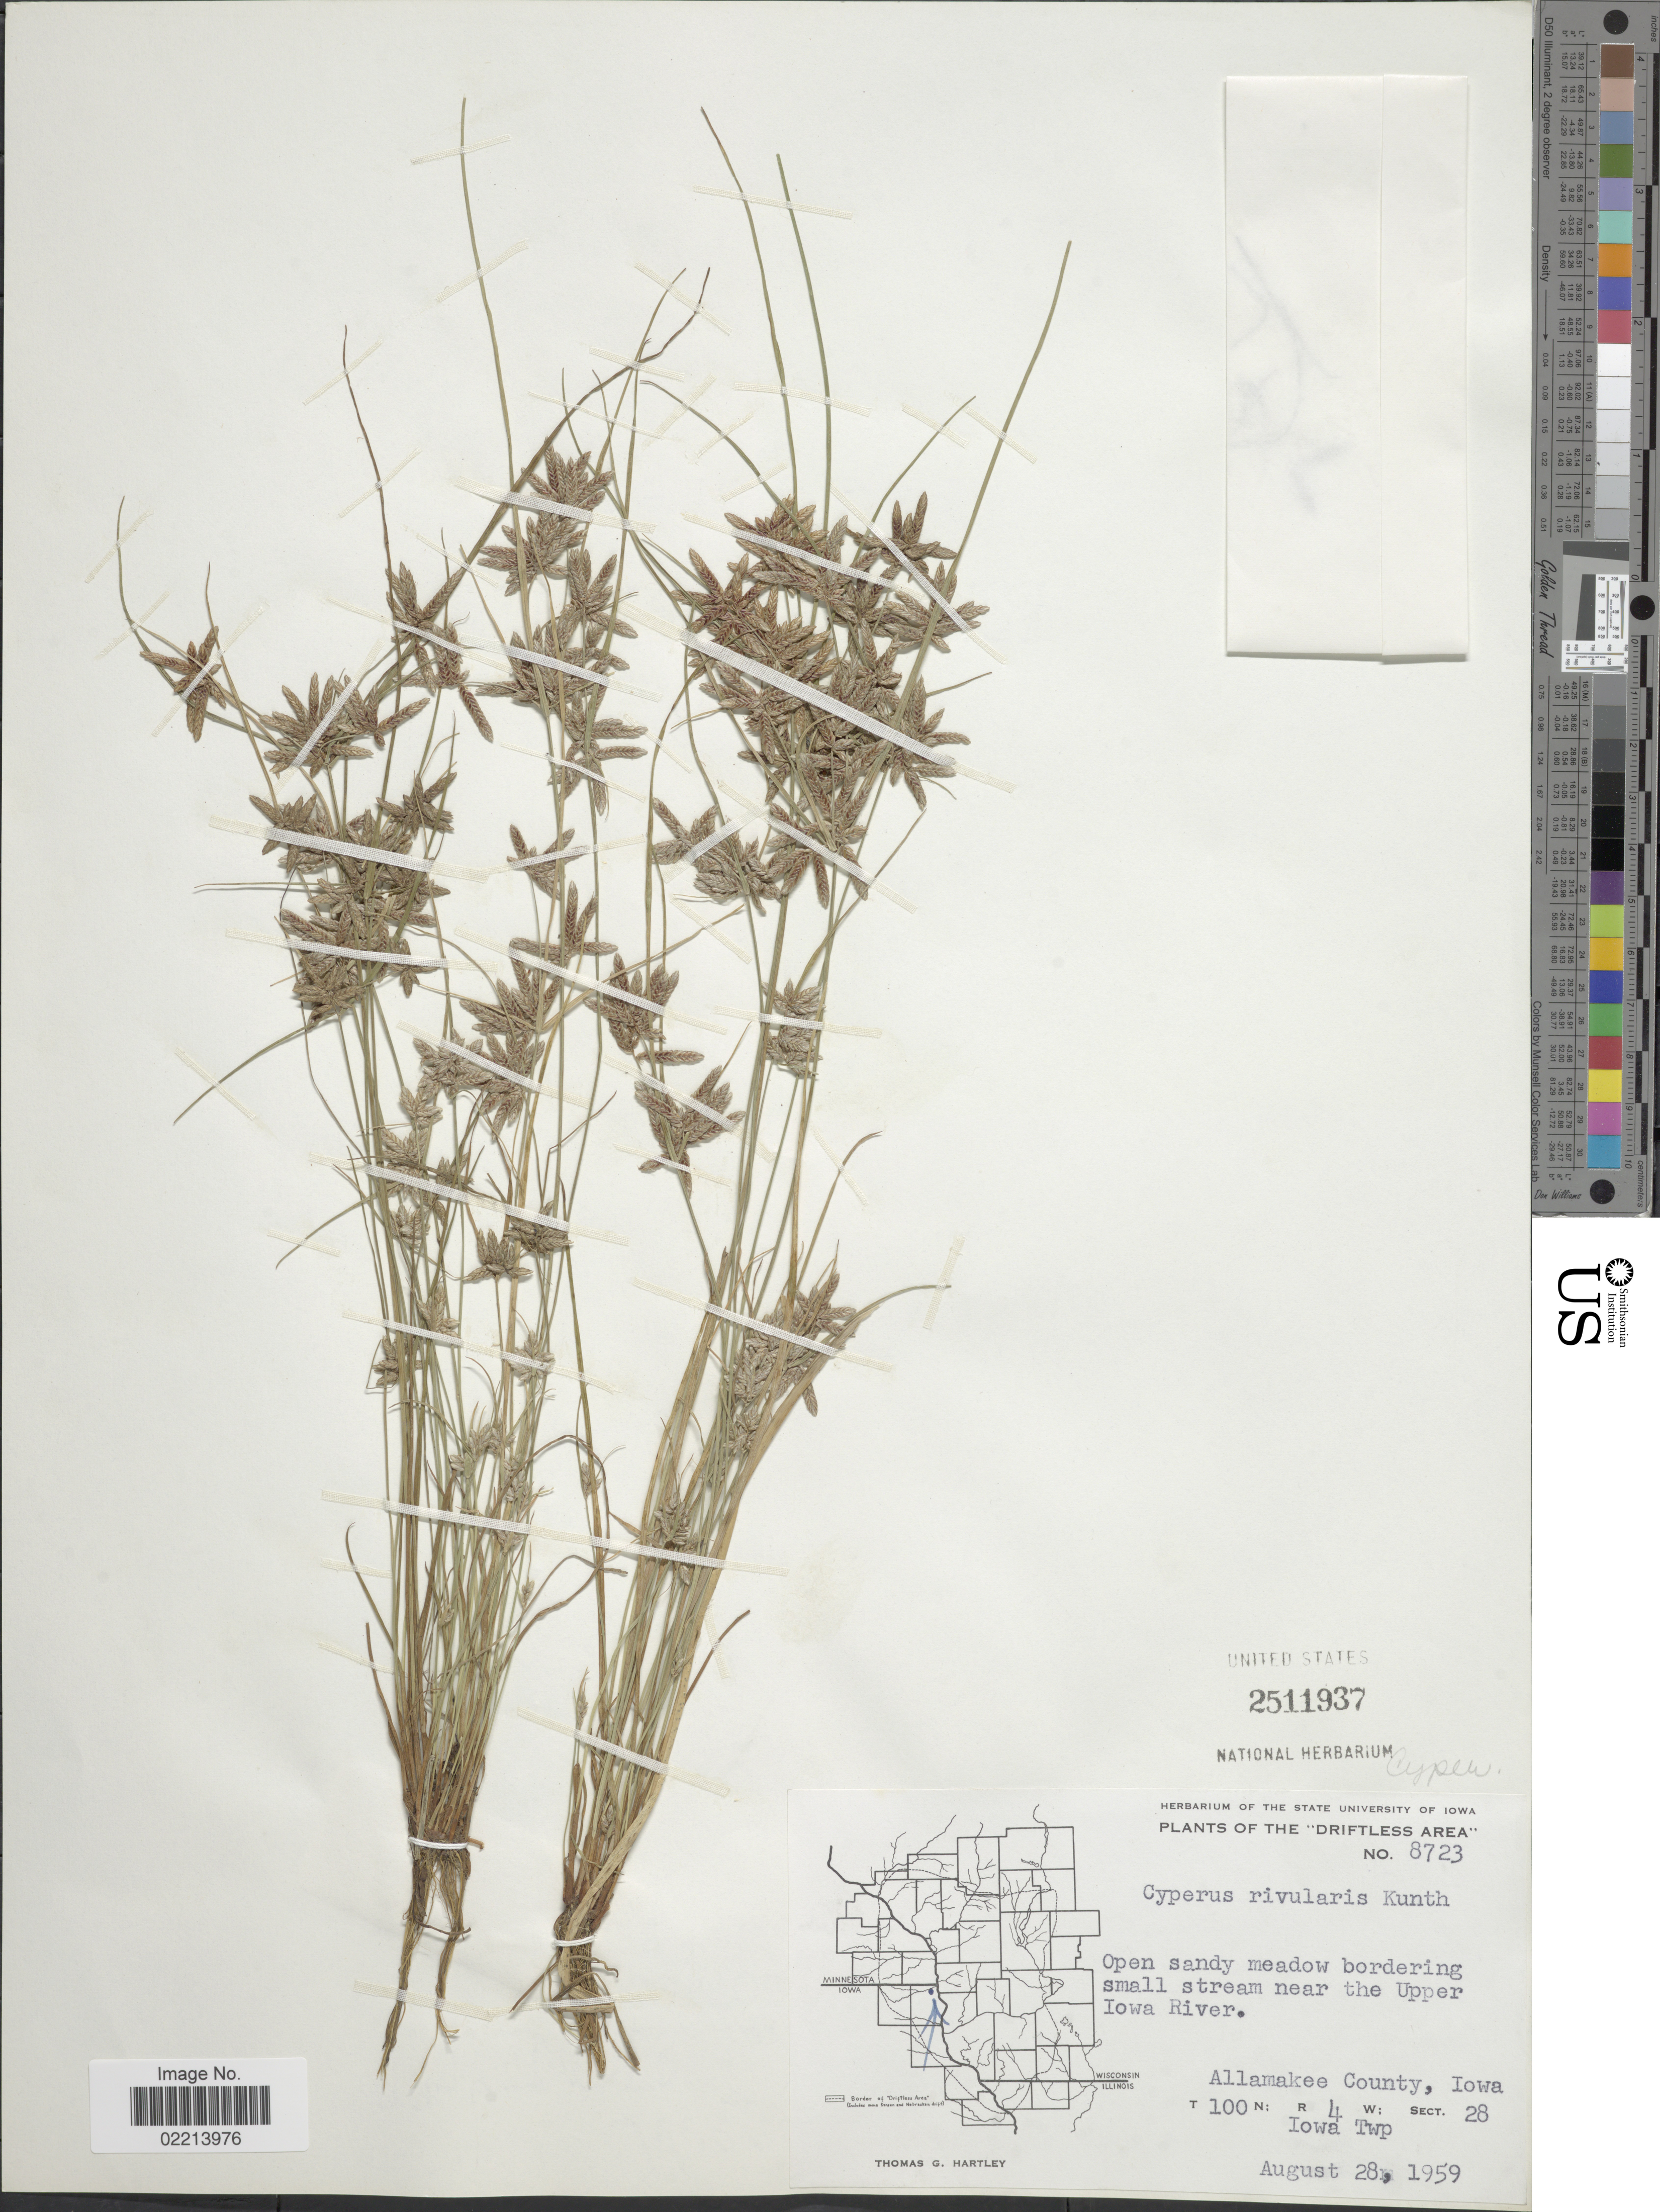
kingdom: Plantae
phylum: Tracheophyta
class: Liliopsida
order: Poales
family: Cyperaceae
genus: Cyperus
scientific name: Cyperus bipartitus Torr.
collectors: T. G. Hartley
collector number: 8723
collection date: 1959-08-28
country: United States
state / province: Iowa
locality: Driftless Are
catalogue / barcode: US 2511937